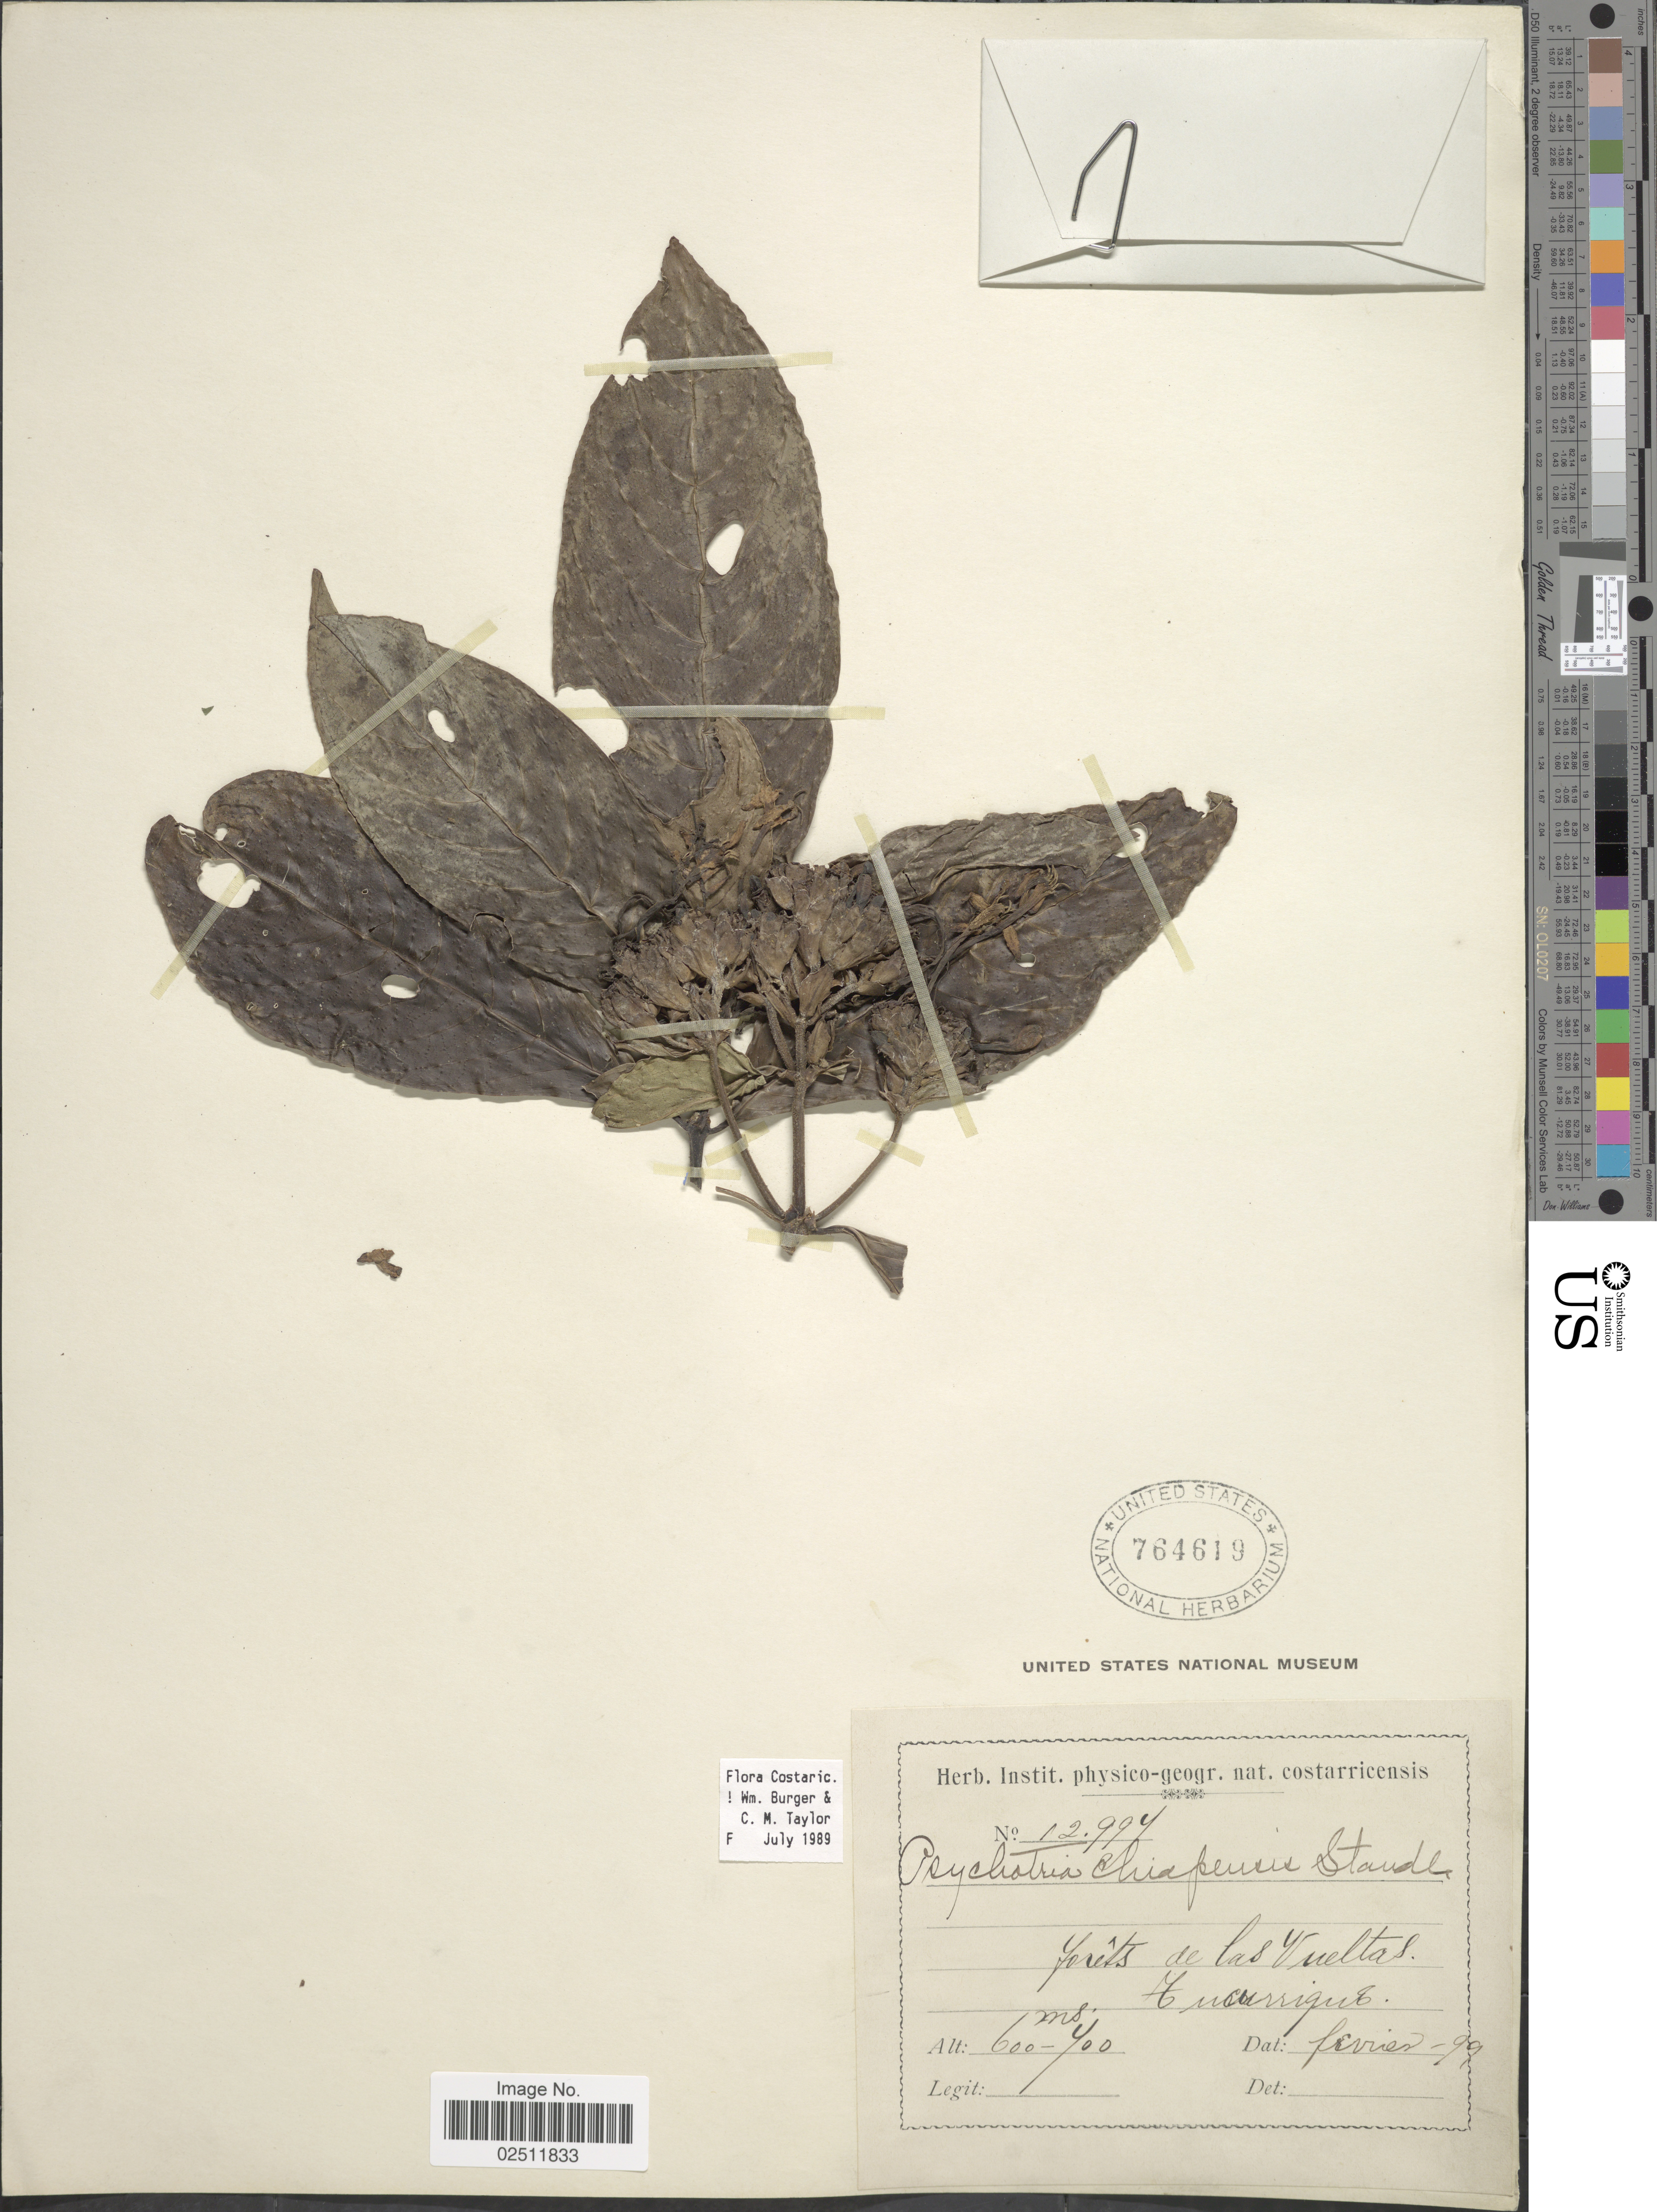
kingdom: Plantae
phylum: Tracheophyta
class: Magnoliopsida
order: Gentianales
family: Rubiaceae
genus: Psychotria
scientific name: Psychotria chiapensis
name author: Standl.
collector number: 12997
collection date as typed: Transcribed d/m/y: /2/99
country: Costa Rica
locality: Forets de las Vueltas. Tucurrique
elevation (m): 600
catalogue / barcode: US 764619